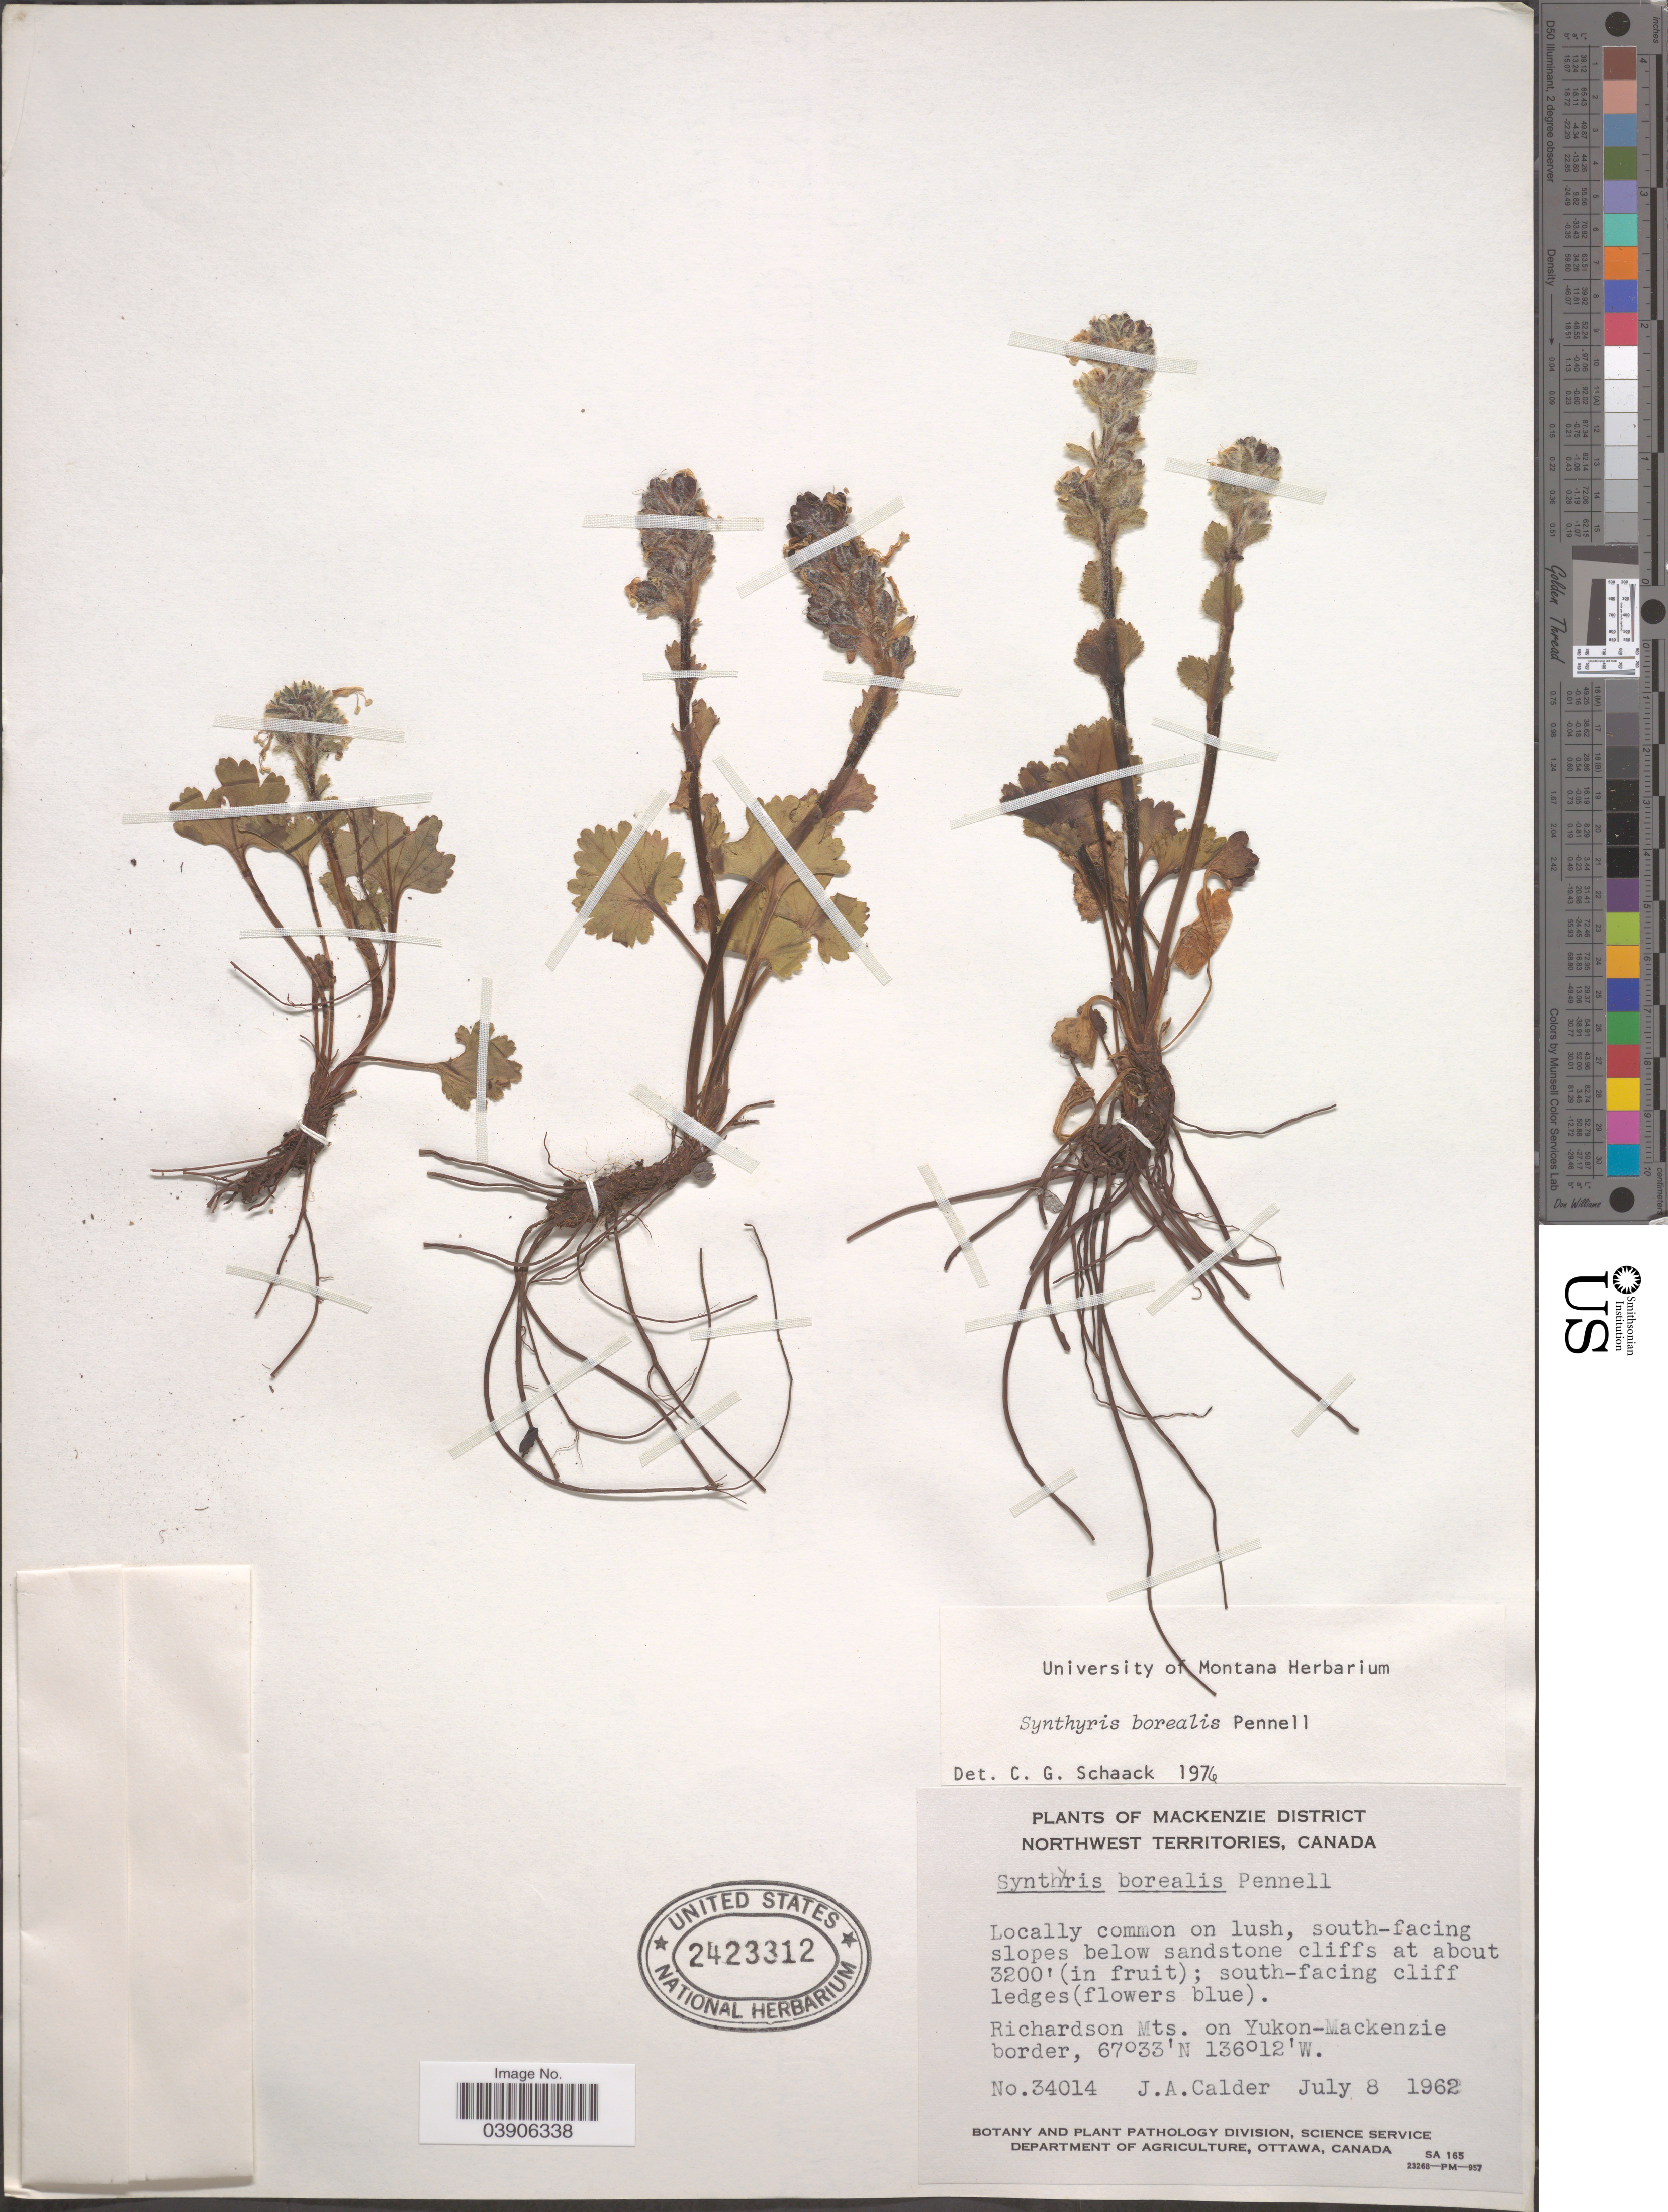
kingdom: Plantae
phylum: Tracheophyta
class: Magnoliopsida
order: Lamiales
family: Plantaginaceae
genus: Synthyris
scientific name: Synthyris borealis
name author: Pennell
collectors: J. A. Calder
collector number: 34014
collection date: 1962-07-08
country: Canada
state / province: Northwest Territories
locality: Mackenzie District. South-facing slopes below sandstone cliffs; south-facing cliff ledges. Richardson Mts. On Yukon-Mackenzie border.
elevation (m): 975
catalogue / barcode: US 2423312